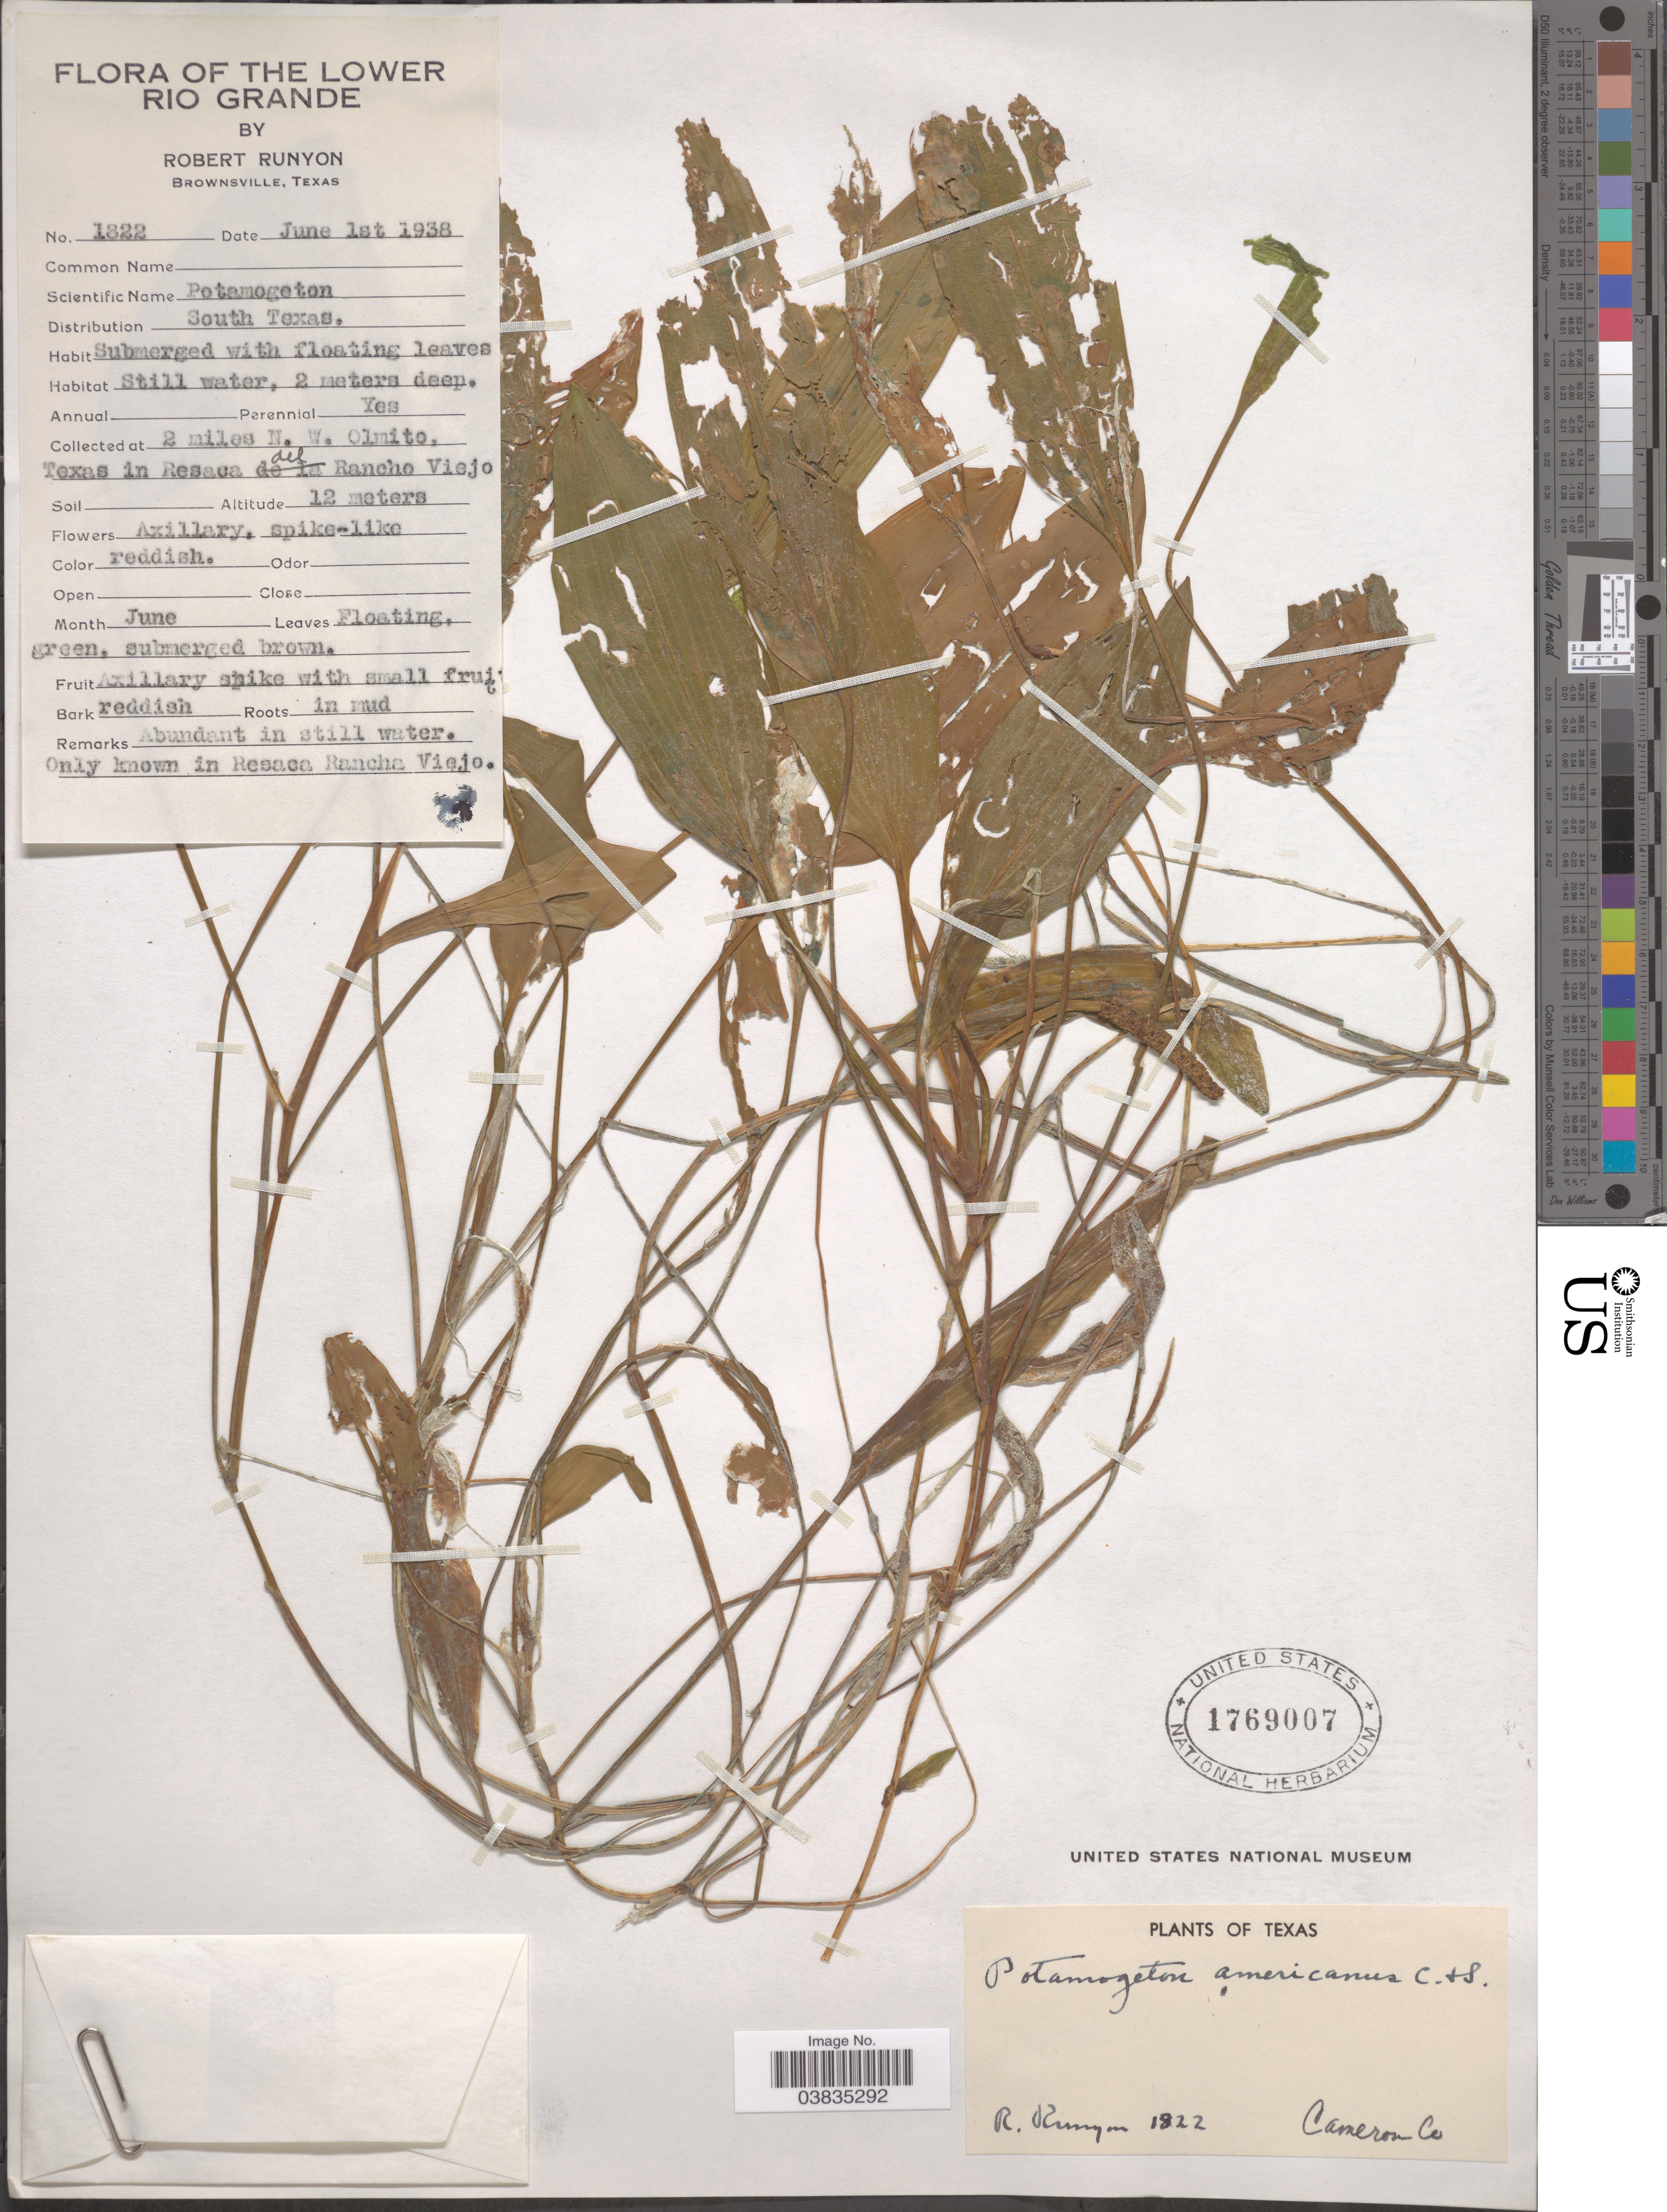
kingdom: Plantae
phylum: Tracheophyta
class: Liliopsida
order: Alismatales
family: Potamogetonaceae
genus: Potamogeton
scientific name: Potamogeton nodosus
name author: Poir.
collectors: R. Runyon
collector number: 1322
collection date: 1938-06-01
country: United States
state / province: Texas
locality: The Lower Rio Grande. 2 miles N.W. Olmito, in Resaca del Rancho Viejo. Cameron Co.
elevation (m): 12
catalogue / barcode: US 1769007